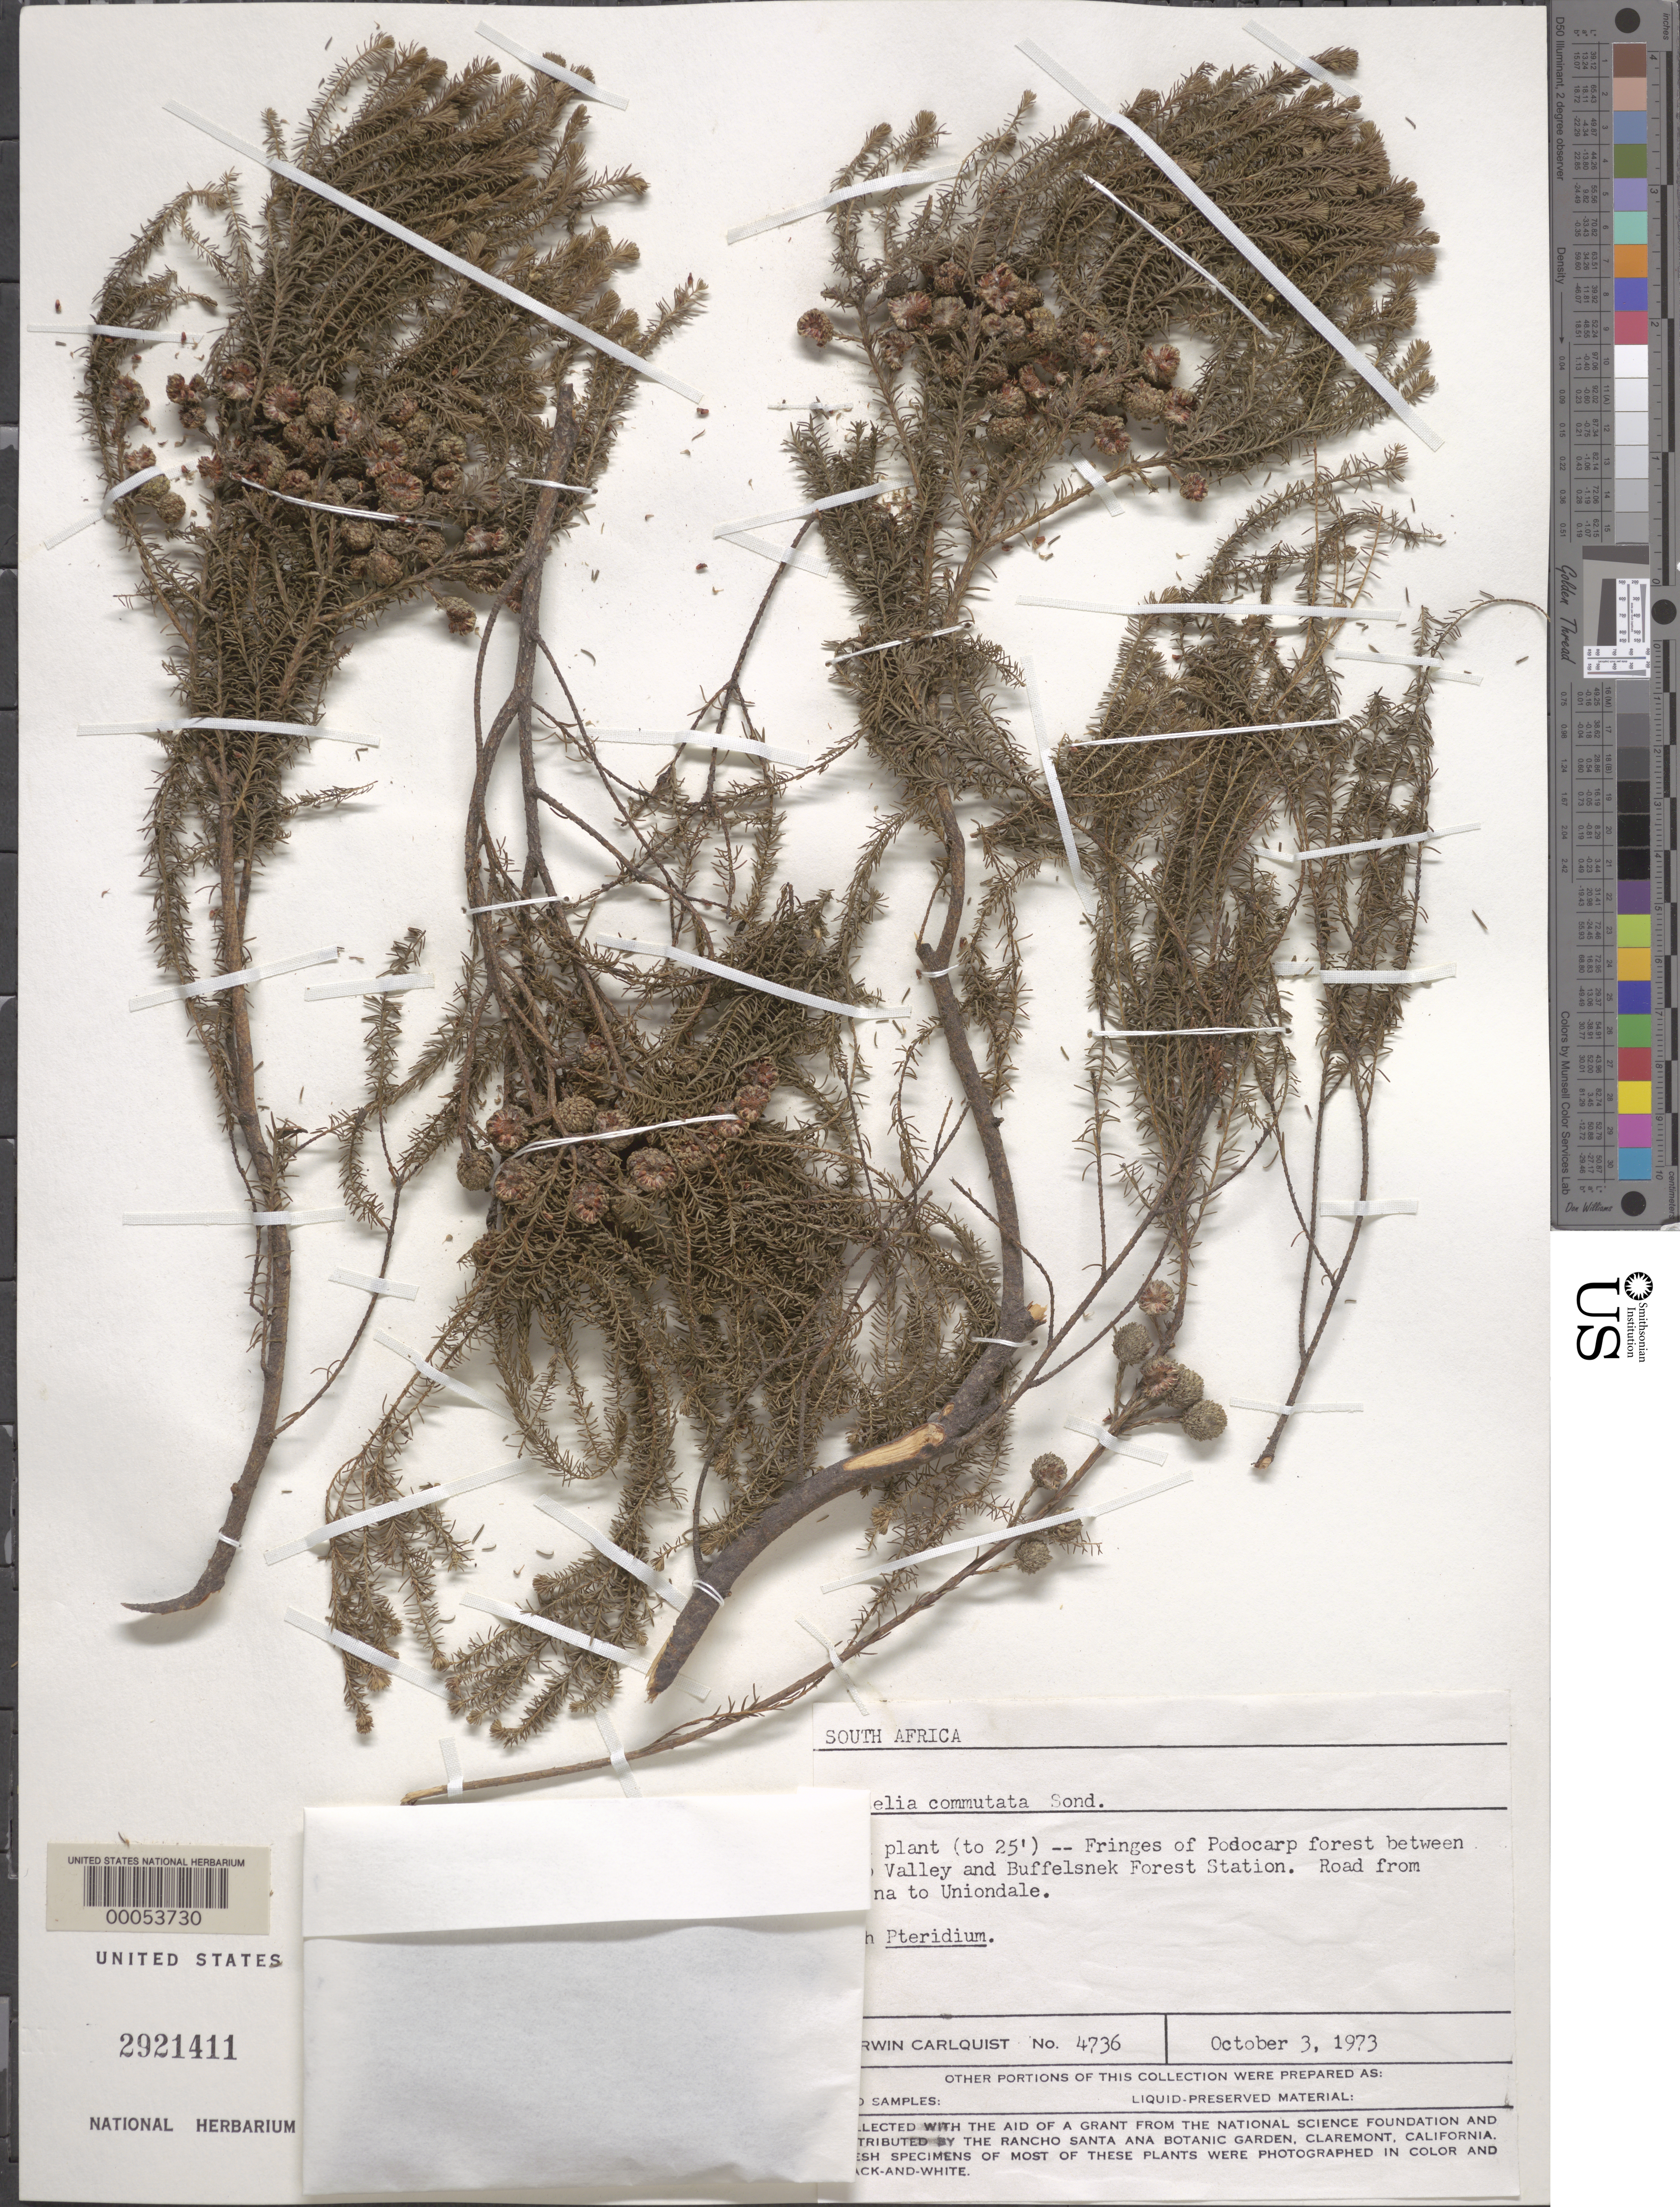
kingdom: Plantae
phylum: Tracheophyta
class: Magnoliopsida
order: Bruniales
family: Bruniaceae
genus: Berzelia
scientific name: Berzelia commutata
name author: Sond.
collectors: S. Carlquist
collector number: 4736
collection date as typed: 03 Oct 1973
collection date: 1973-10-03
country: South Africa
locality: Podocarp forest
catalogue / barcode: US 2921411